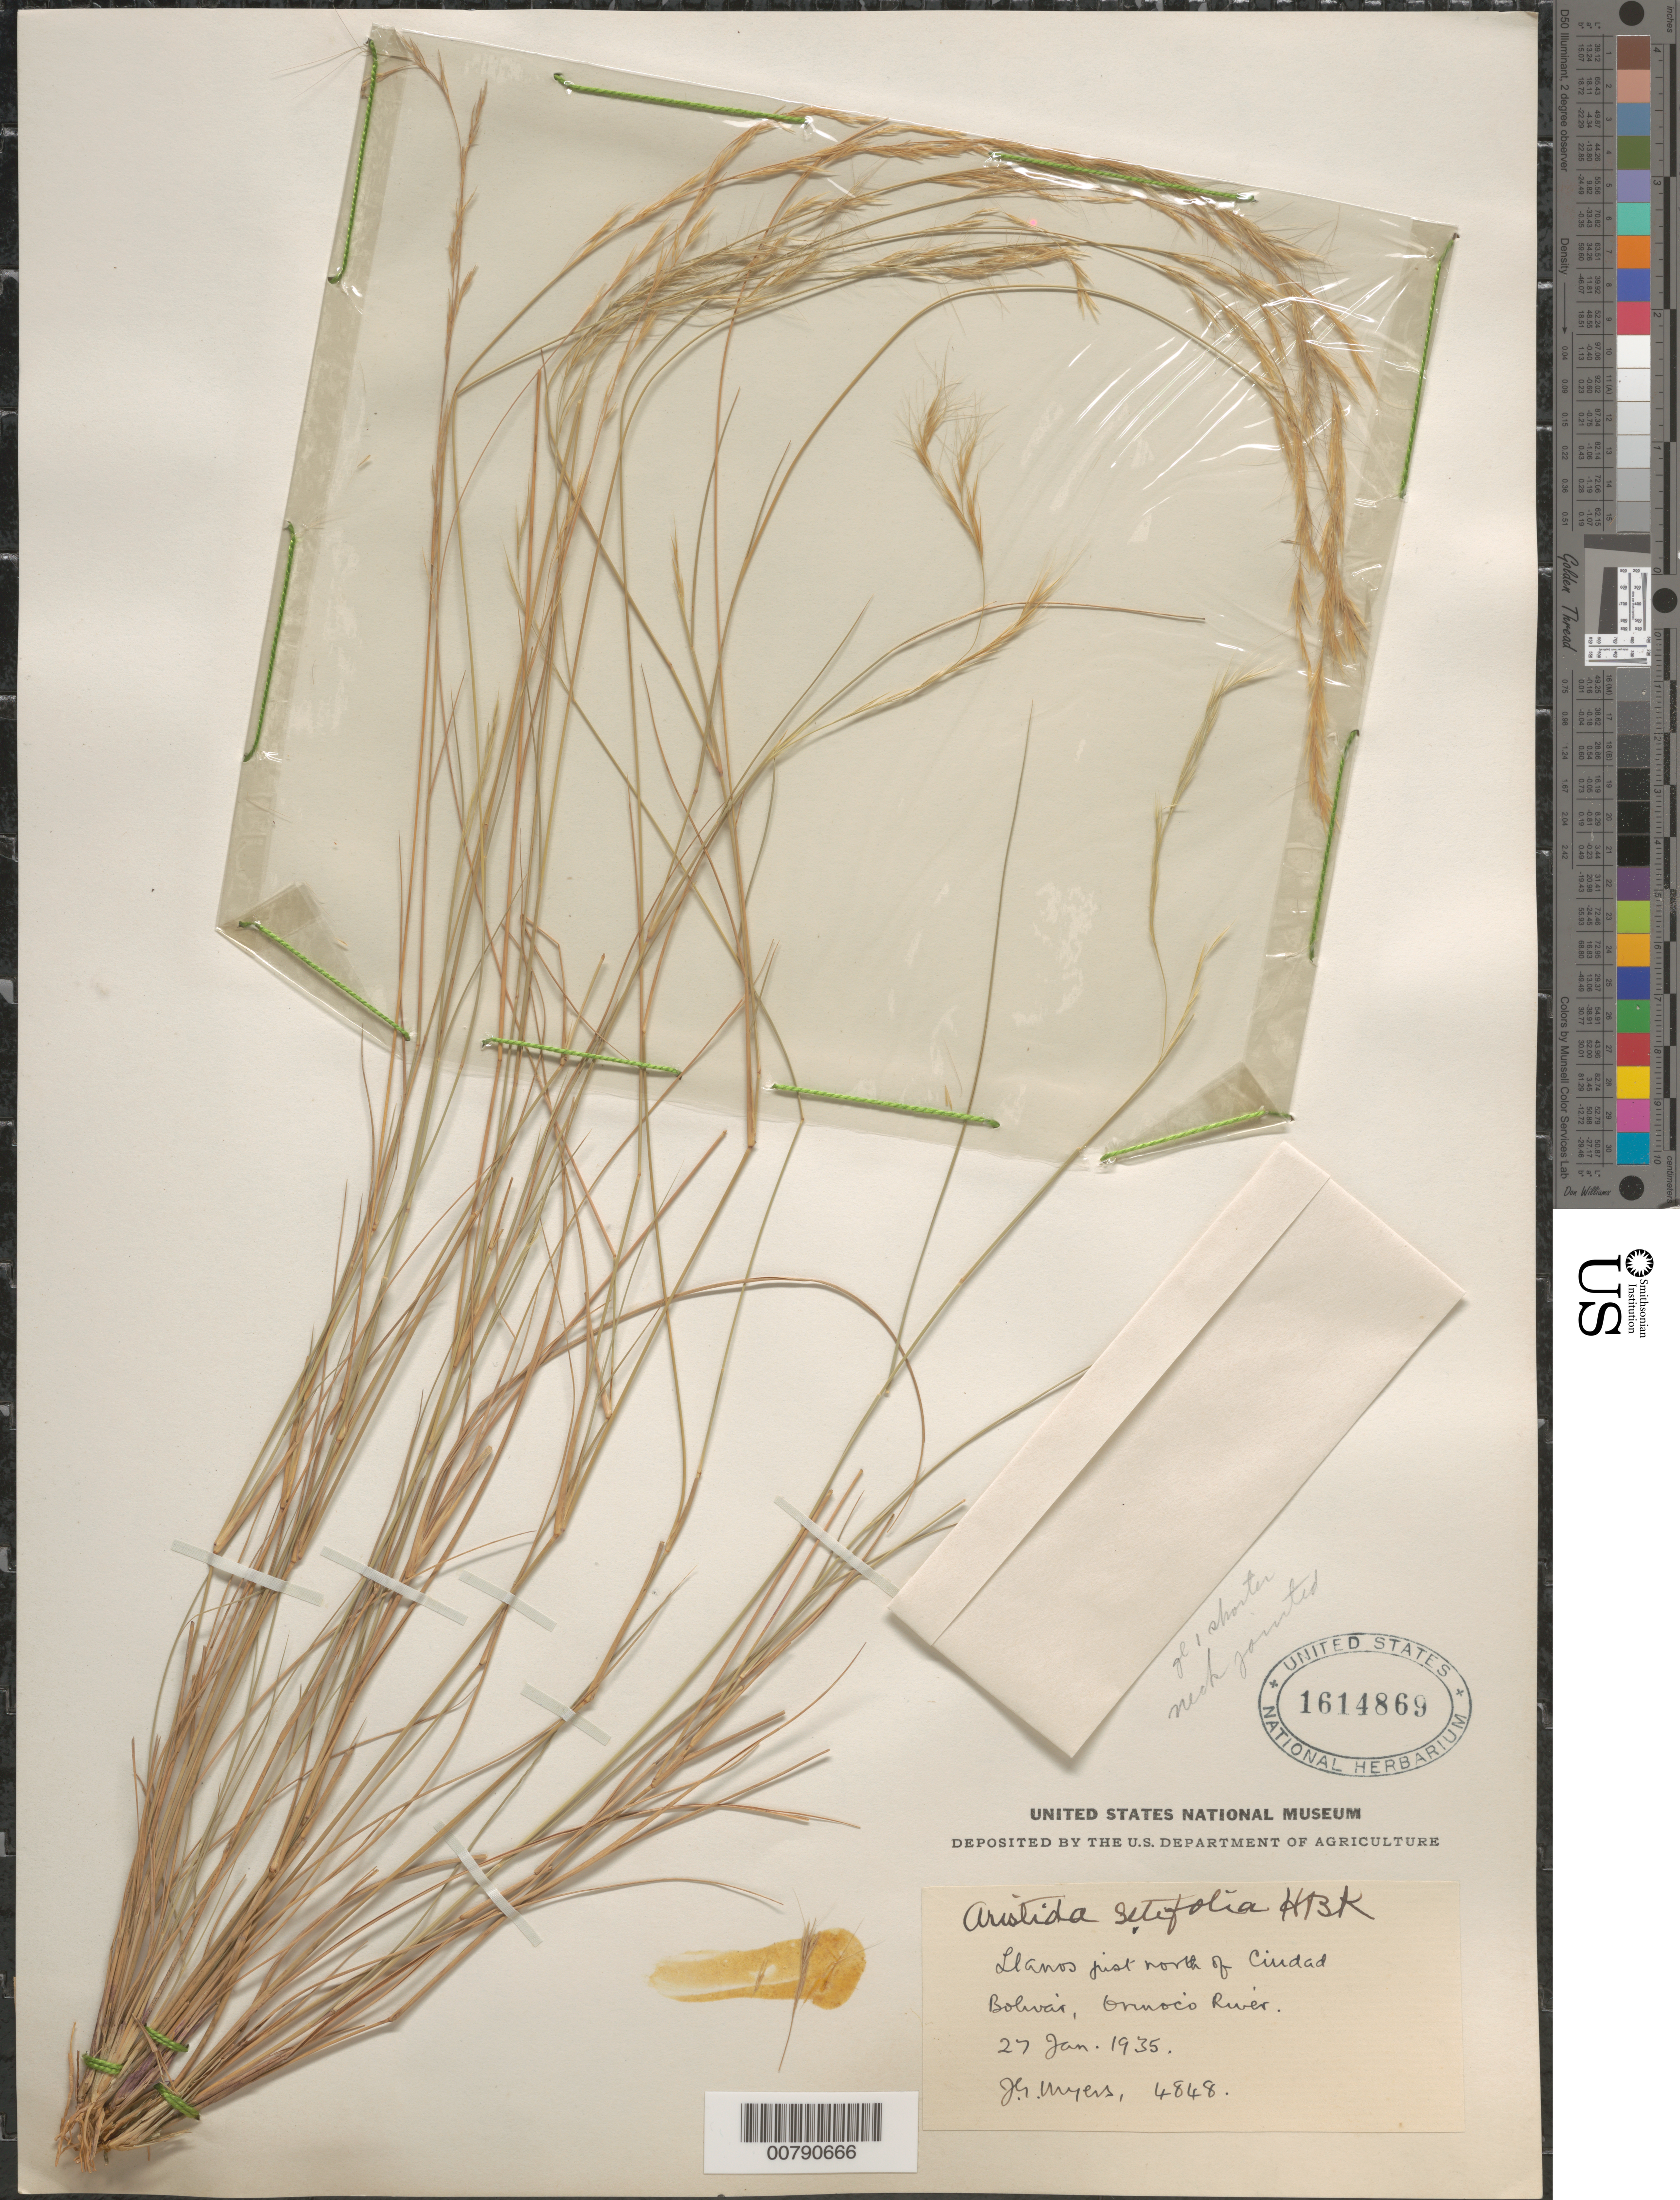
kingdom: Plantae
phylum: Tracheophyta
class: Liliopsida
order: Poales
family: Poaceae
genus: Aristida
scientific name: Aristida setifolia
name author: Kunth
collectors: J. Myers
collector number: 4848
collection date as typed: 27-Jan-35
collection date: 1935-01-27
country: Venezuela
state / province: Bolívar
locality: Orinoco R., just N of Ciudad Bolívar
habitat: Llanos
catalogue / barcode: US 1614869